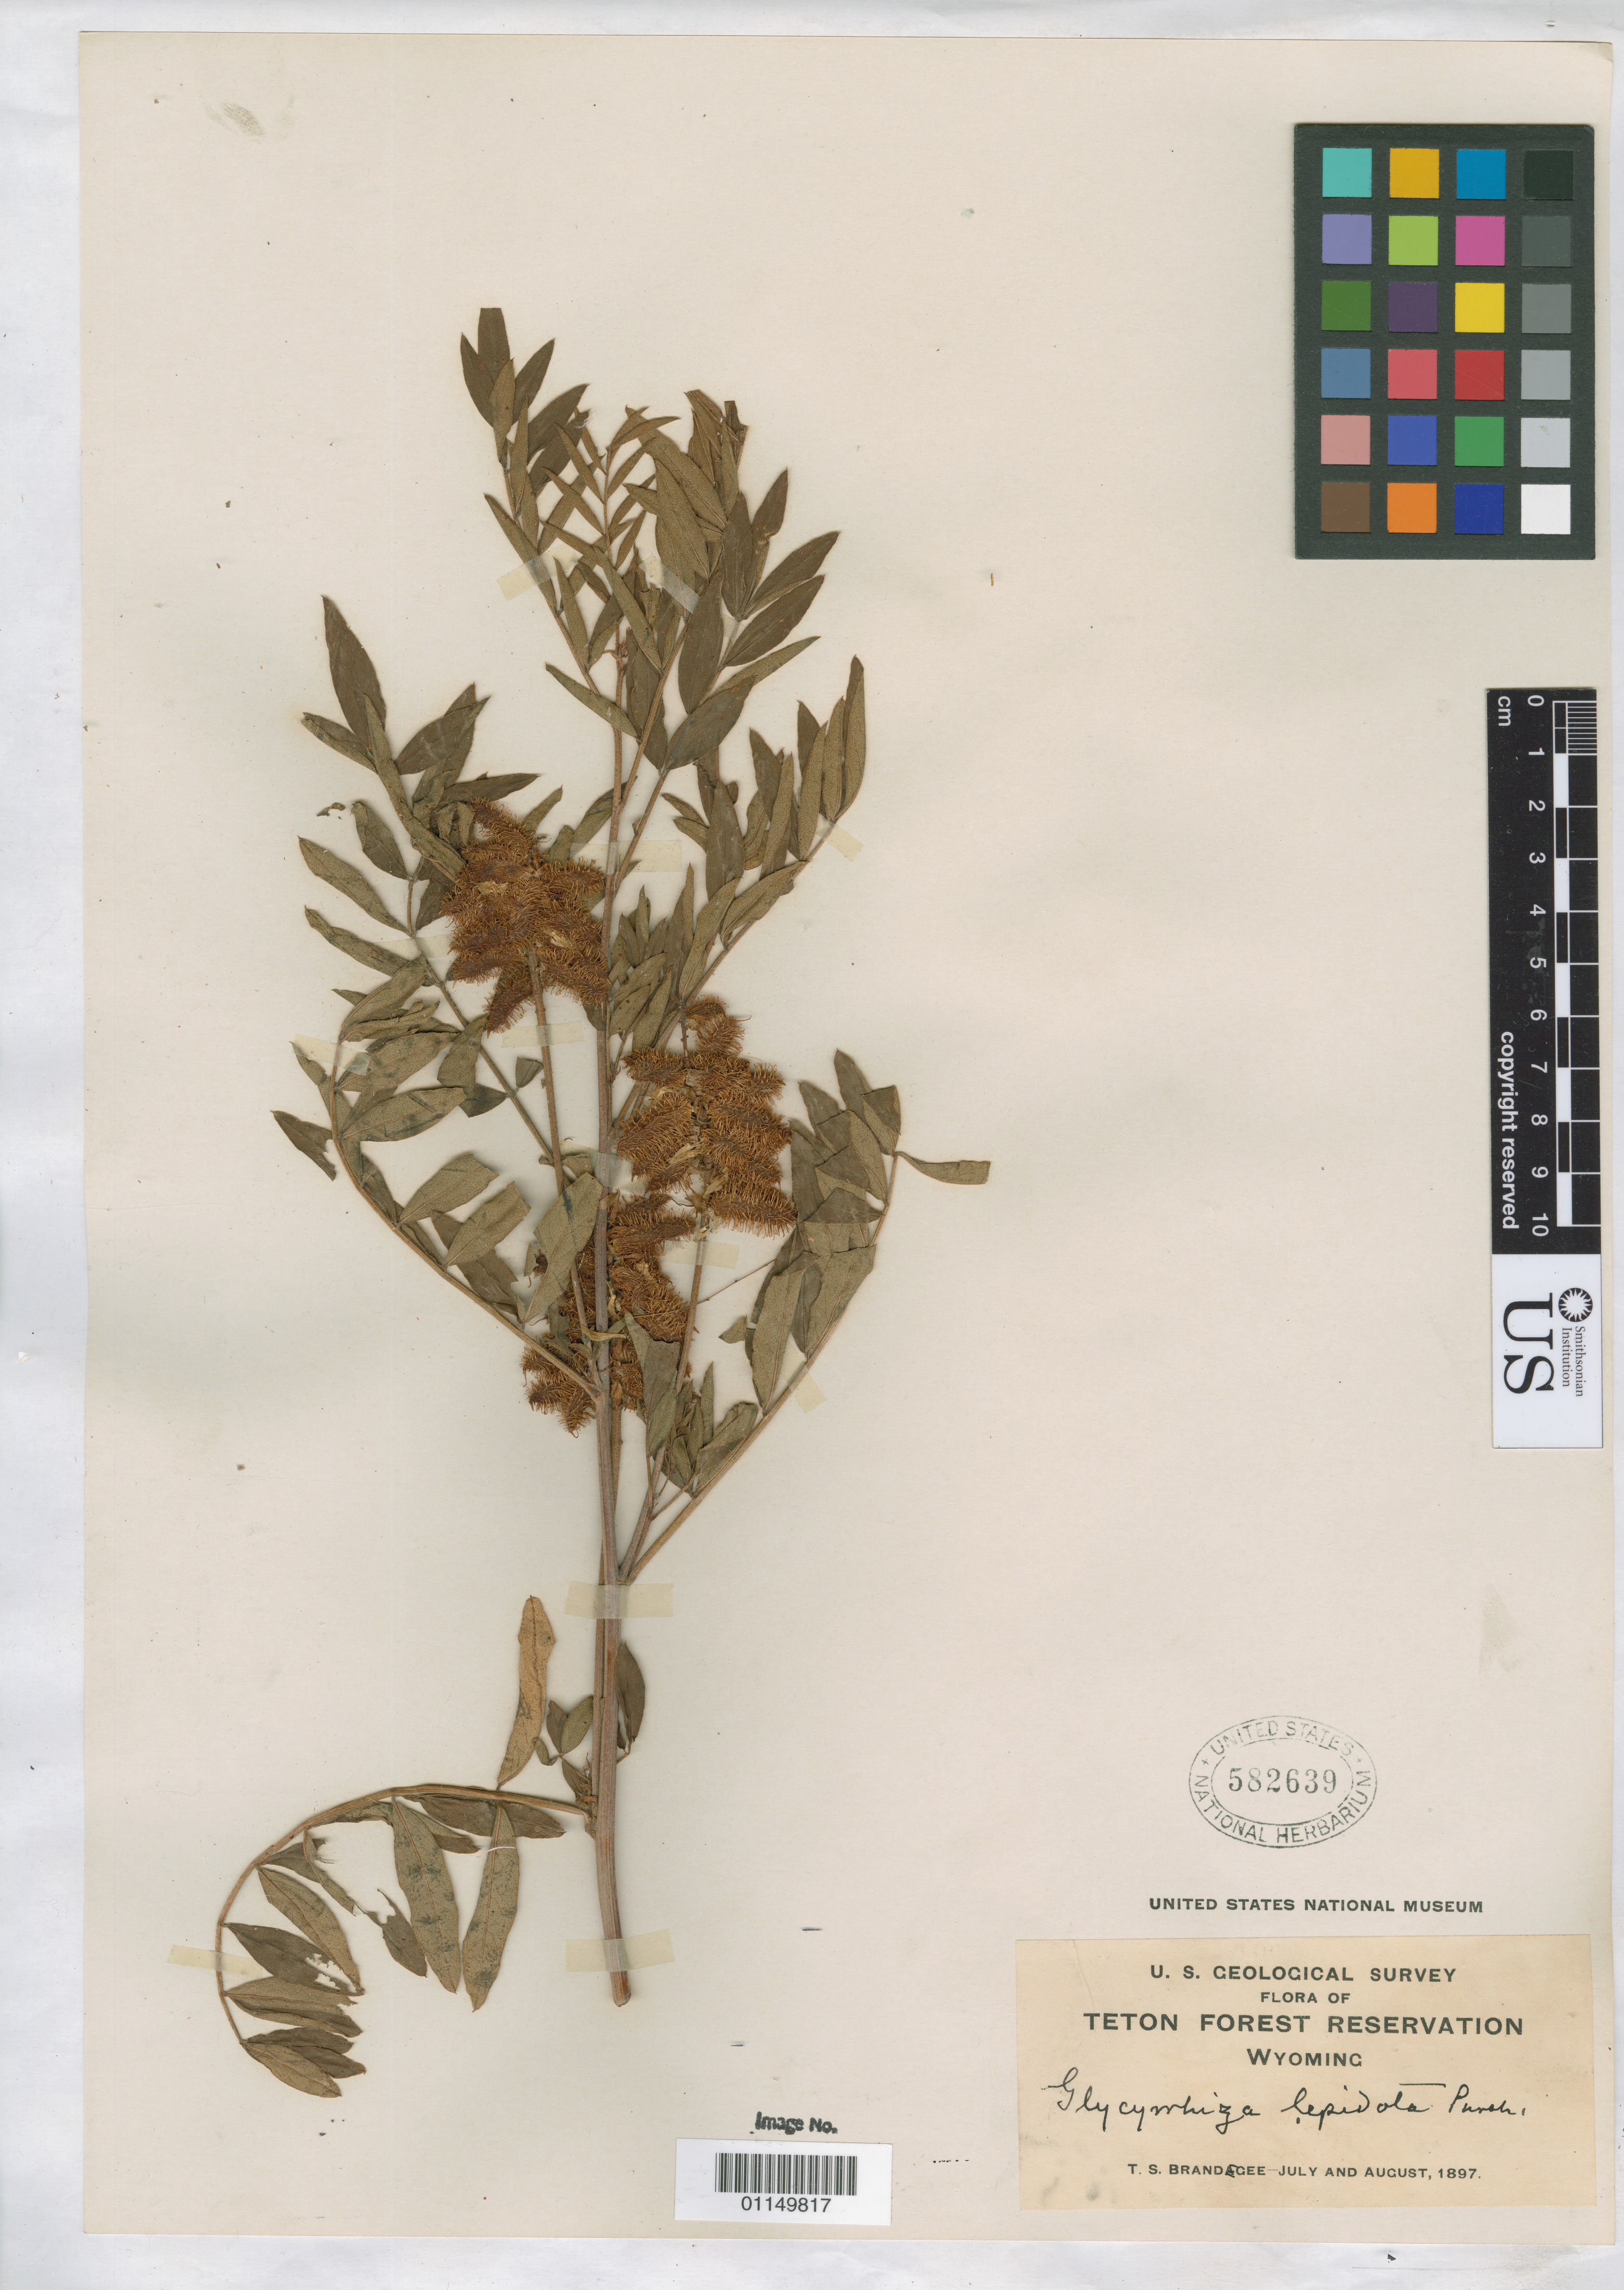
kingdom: Plantae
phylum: Tracheophyta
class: Magnoliopsida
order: Fabales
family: Fabaceae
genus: Glycyrrhiza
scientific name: Glycyrrhiza lepidota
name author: Pursh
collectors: T. S. Brandegee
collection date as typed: Jul 1897 to -- Aug 1897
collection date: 1897-07/1897-08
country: United States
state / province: Wyoming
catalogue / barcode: US 582639